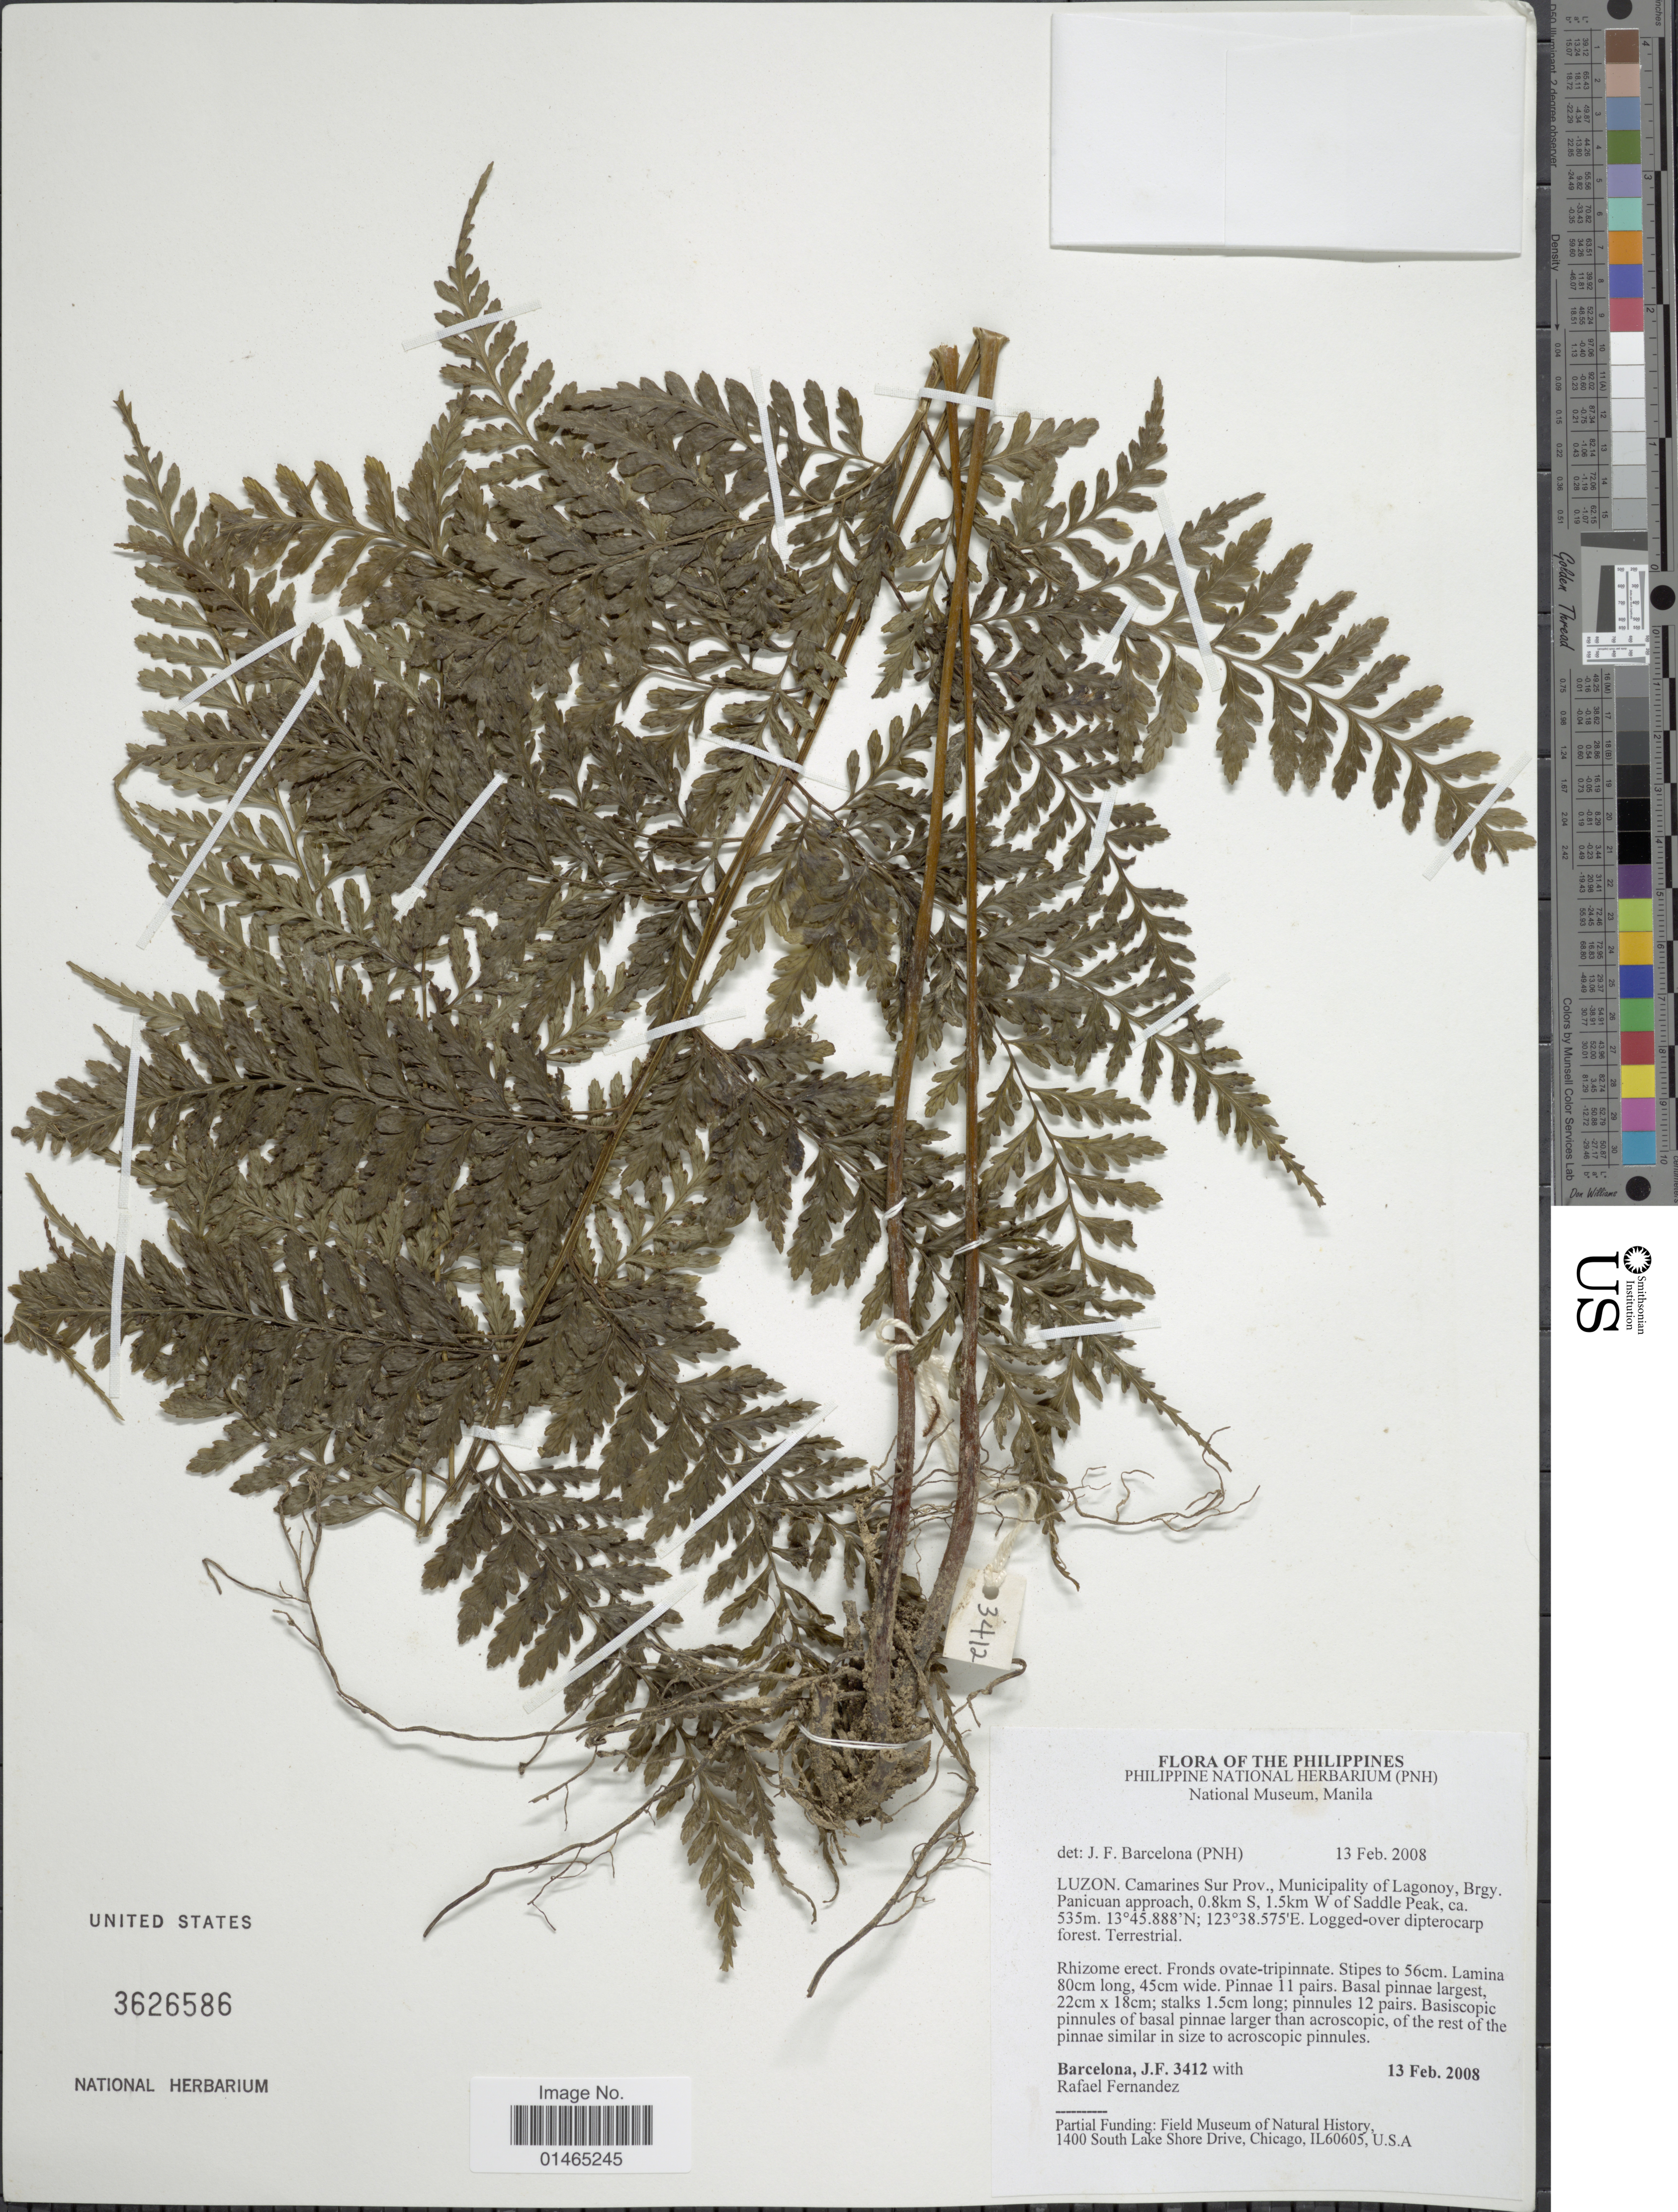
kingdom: Plantae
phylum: Tracheophyta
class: Polypodiopsida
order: Polypodiales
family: Dennstaedtiaceae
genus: Dennstaedtia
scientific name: Dennstaedtia sp.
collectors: J. F. Barcelona & R. Fernandez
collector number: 3412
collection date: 2008-02-13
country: Philippines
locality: Luzon. Camarines Sur Prov., Municipality of Lagonoy, Brgy. Panicuan approach, 0.8km S, 1.5km W of Saddle Peak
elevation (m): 535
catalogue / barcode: US 3626586